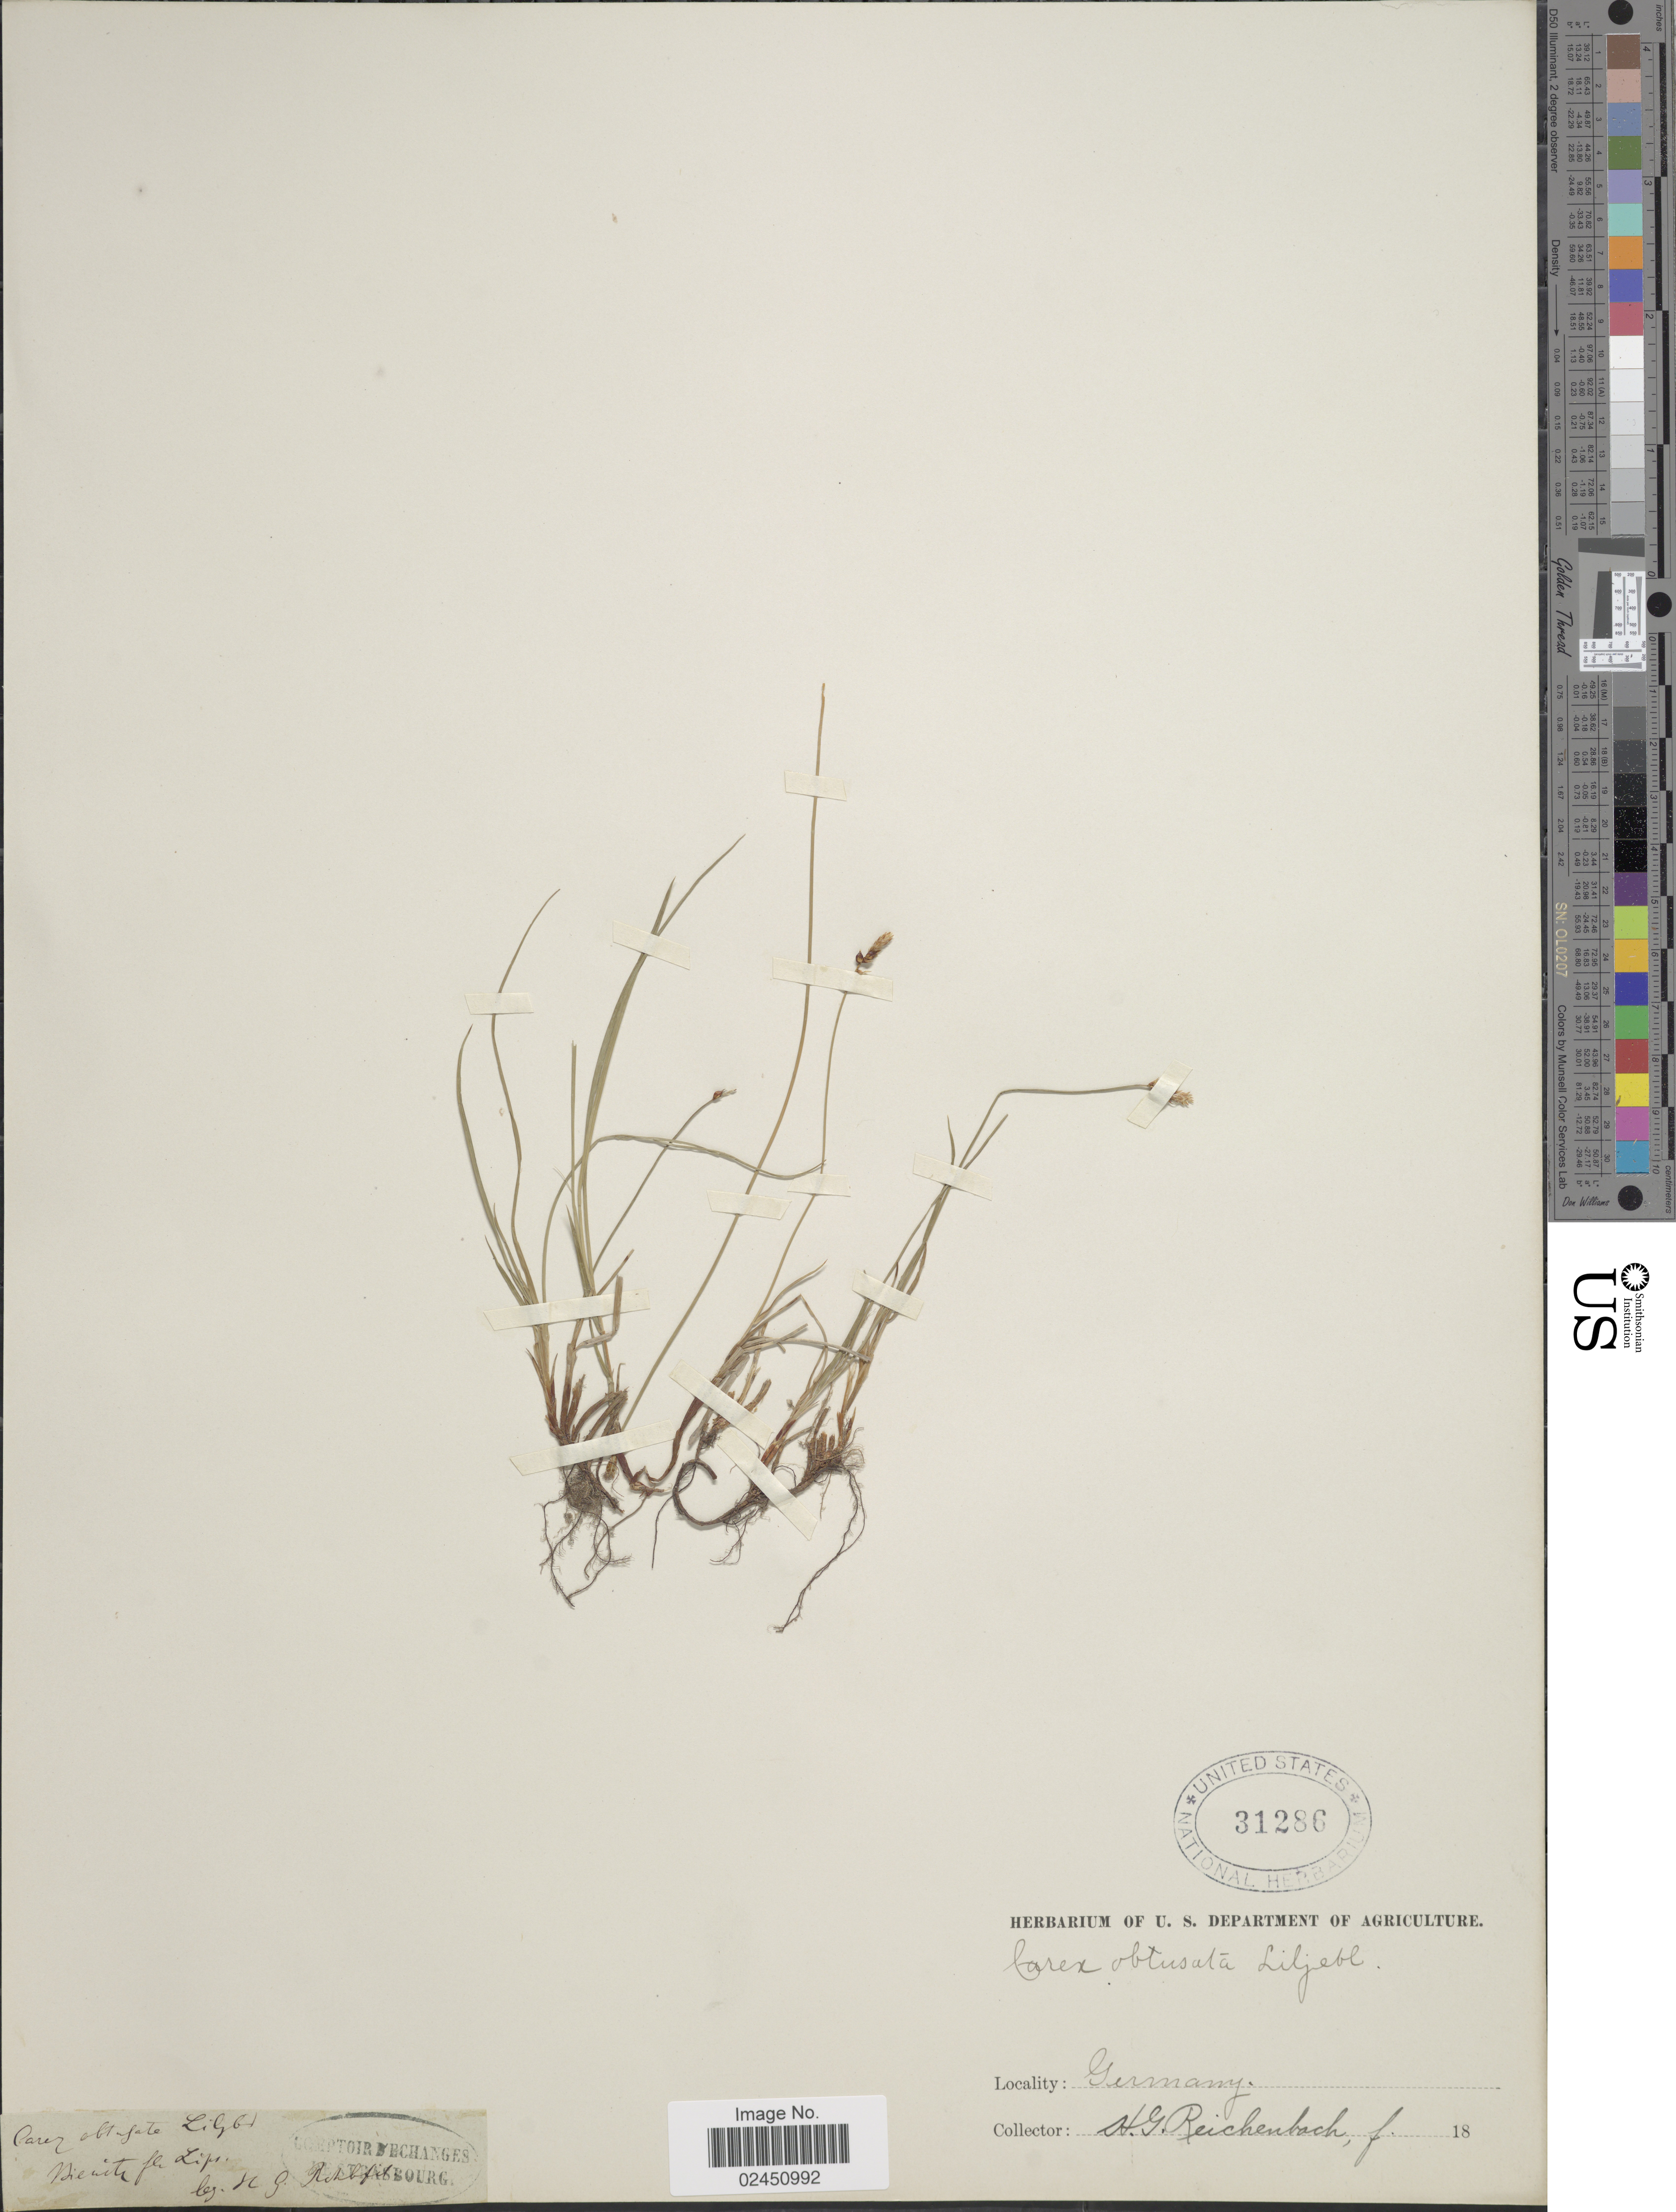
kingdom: Plantae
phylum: Tracheophyta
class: Liliopsida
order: Poales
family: Cyperaceae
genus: Carex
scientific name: Carex obtusata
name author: Lilj.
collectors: H. G. Reichenbach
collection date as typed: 18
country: Germany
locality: Niewitz fl. Lips.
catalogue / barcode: US 31286